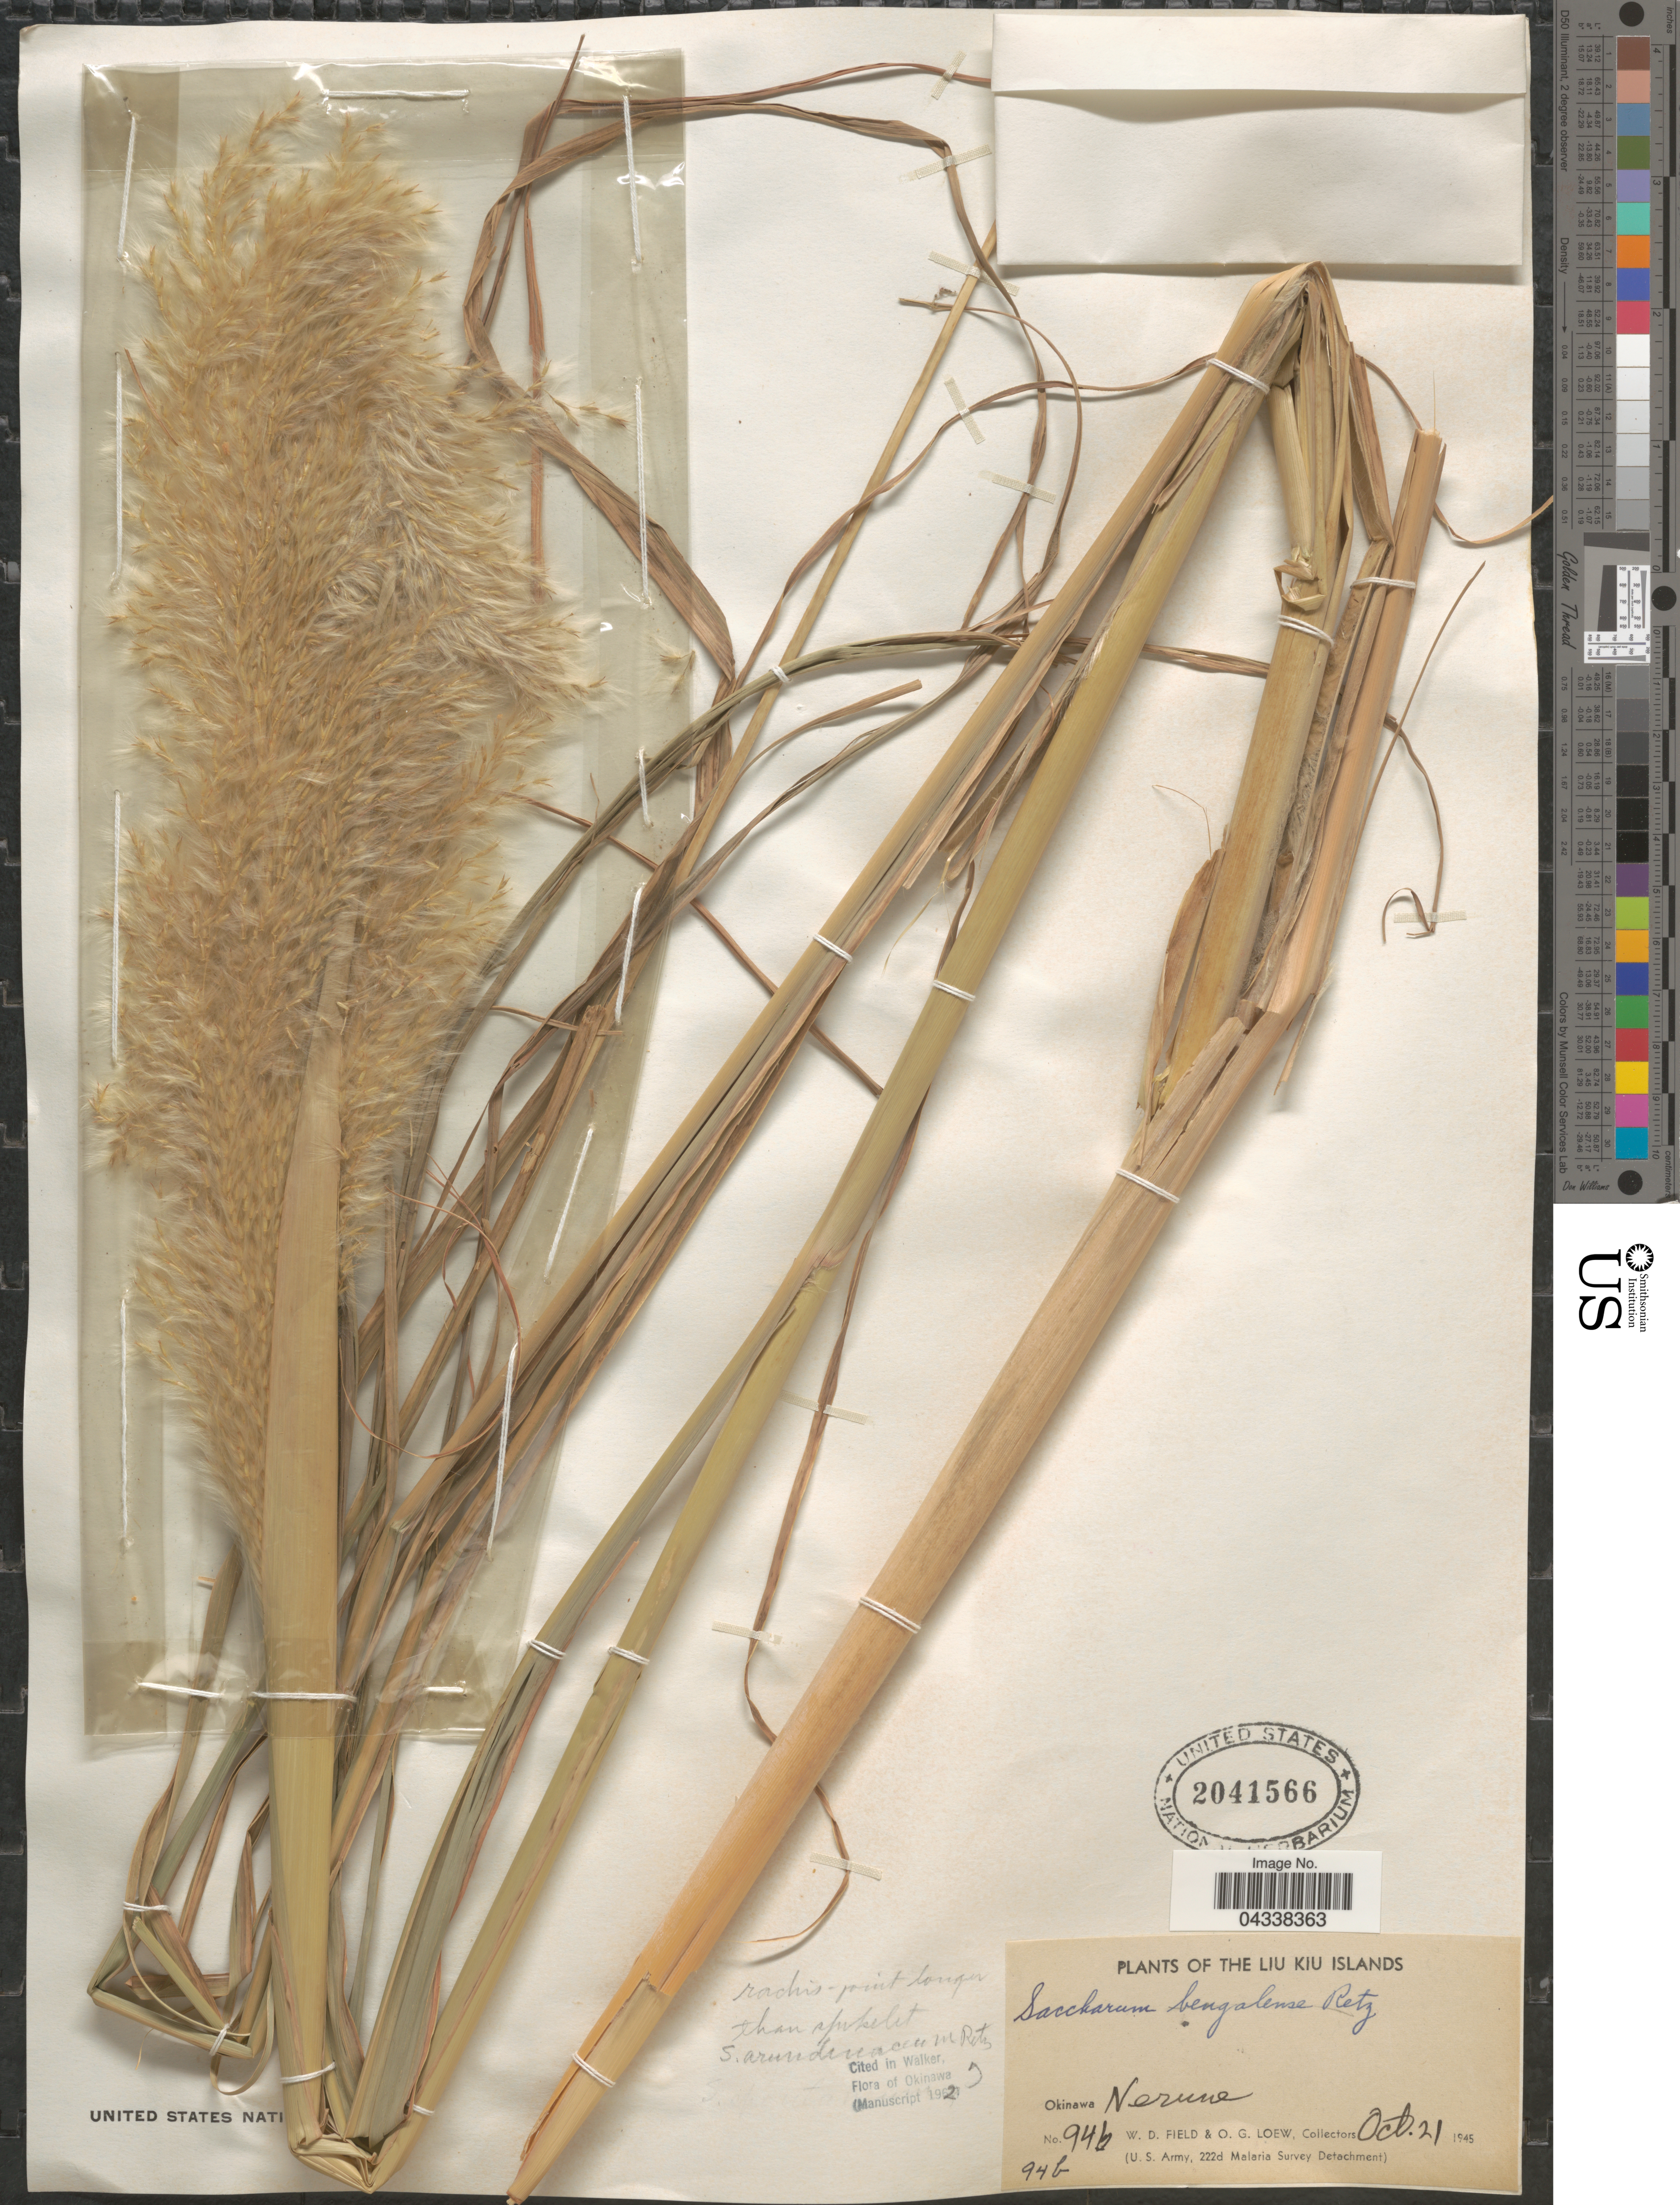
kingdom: Plantae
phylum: Tracheophyta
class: Liliopsida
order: Poales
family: Poaceae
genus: Tripidium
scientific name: Tripidium arundinaceum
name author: (Retz.) Welker et al.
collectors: W. D. Field & O. G. Loew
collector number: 94b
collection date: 1945-10-21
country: Japan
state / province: Okinawa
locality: The Liu Kiu Islands. Okinawa. Nerune. (U. S. Army, 222d Malaria Survey Detachment).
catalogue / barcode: US 2041566